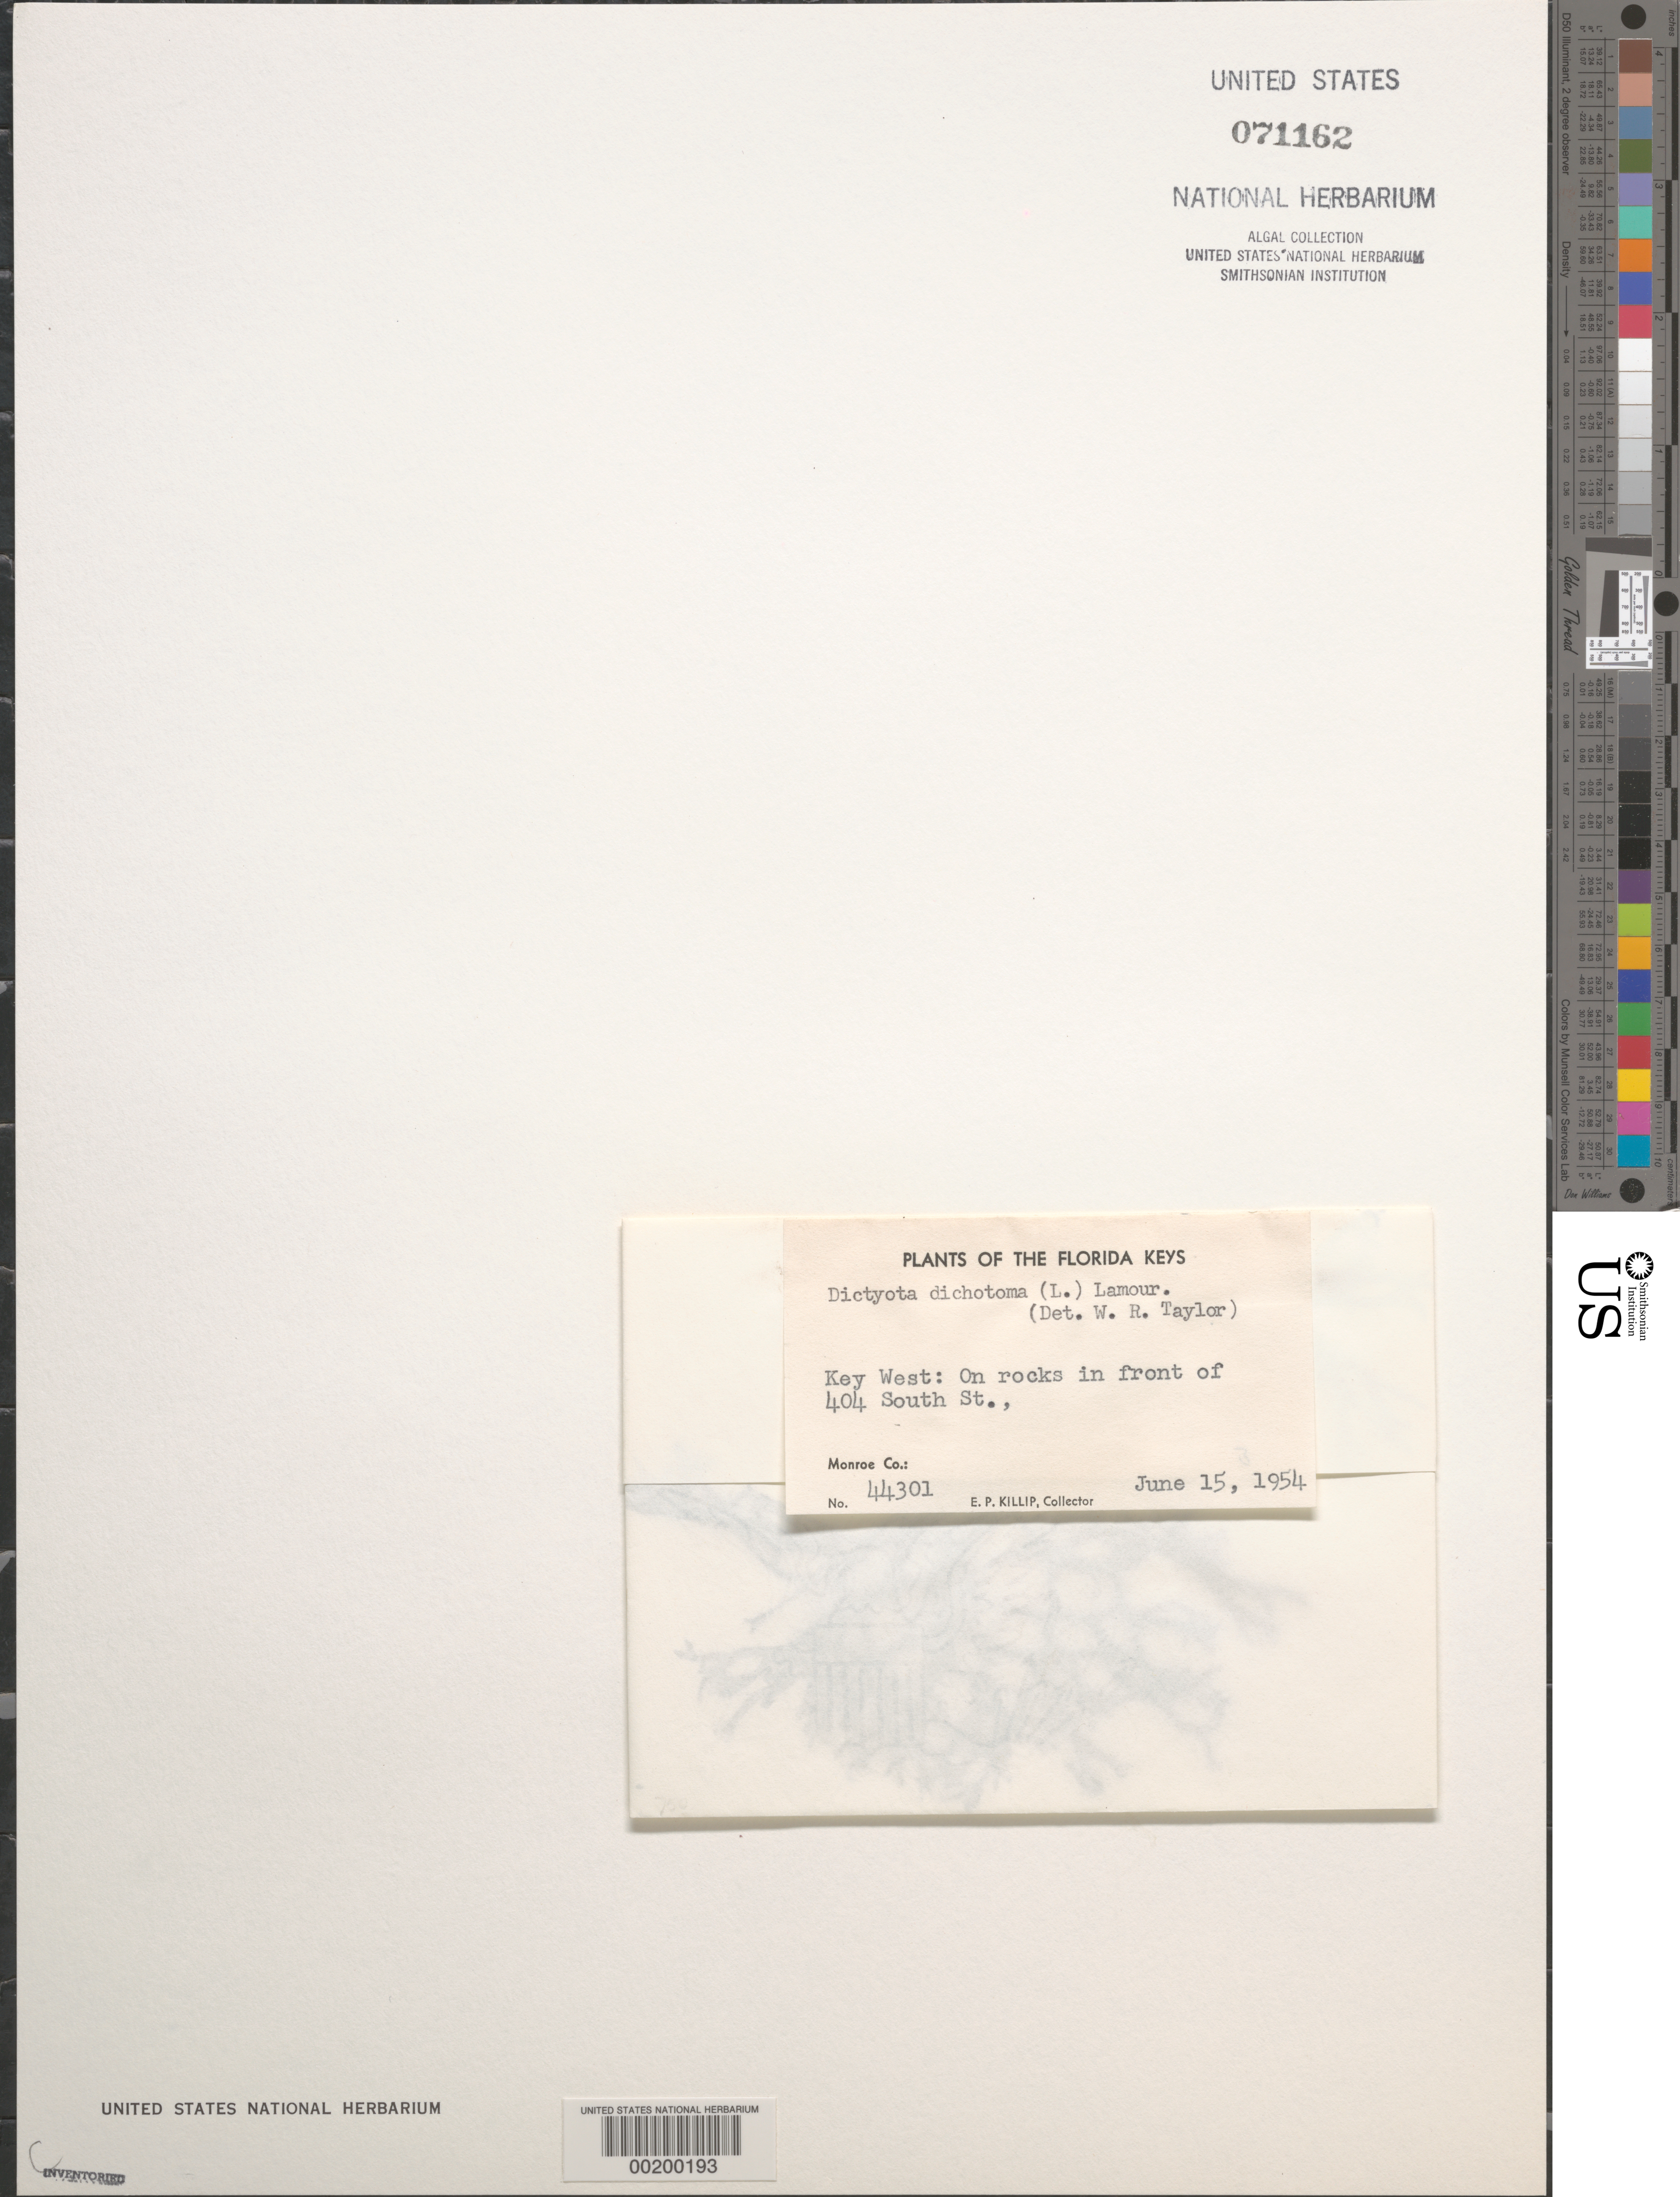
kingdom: Chromista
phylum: Ochrophyta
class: Phaeophyceae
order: Dictyotales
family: Dictyotaceae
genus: Dictyota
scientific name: Dictyota dichotoma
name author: (Huds.) J.V.Lamouroux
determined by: Taylor, William R.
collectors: E. P. Killip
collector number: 44301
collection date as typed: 15 Jun 1954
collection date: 1954-06-15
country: United States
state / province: Florida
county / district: Monroe County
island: Key West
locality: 404 South Street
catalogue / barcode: US 71162